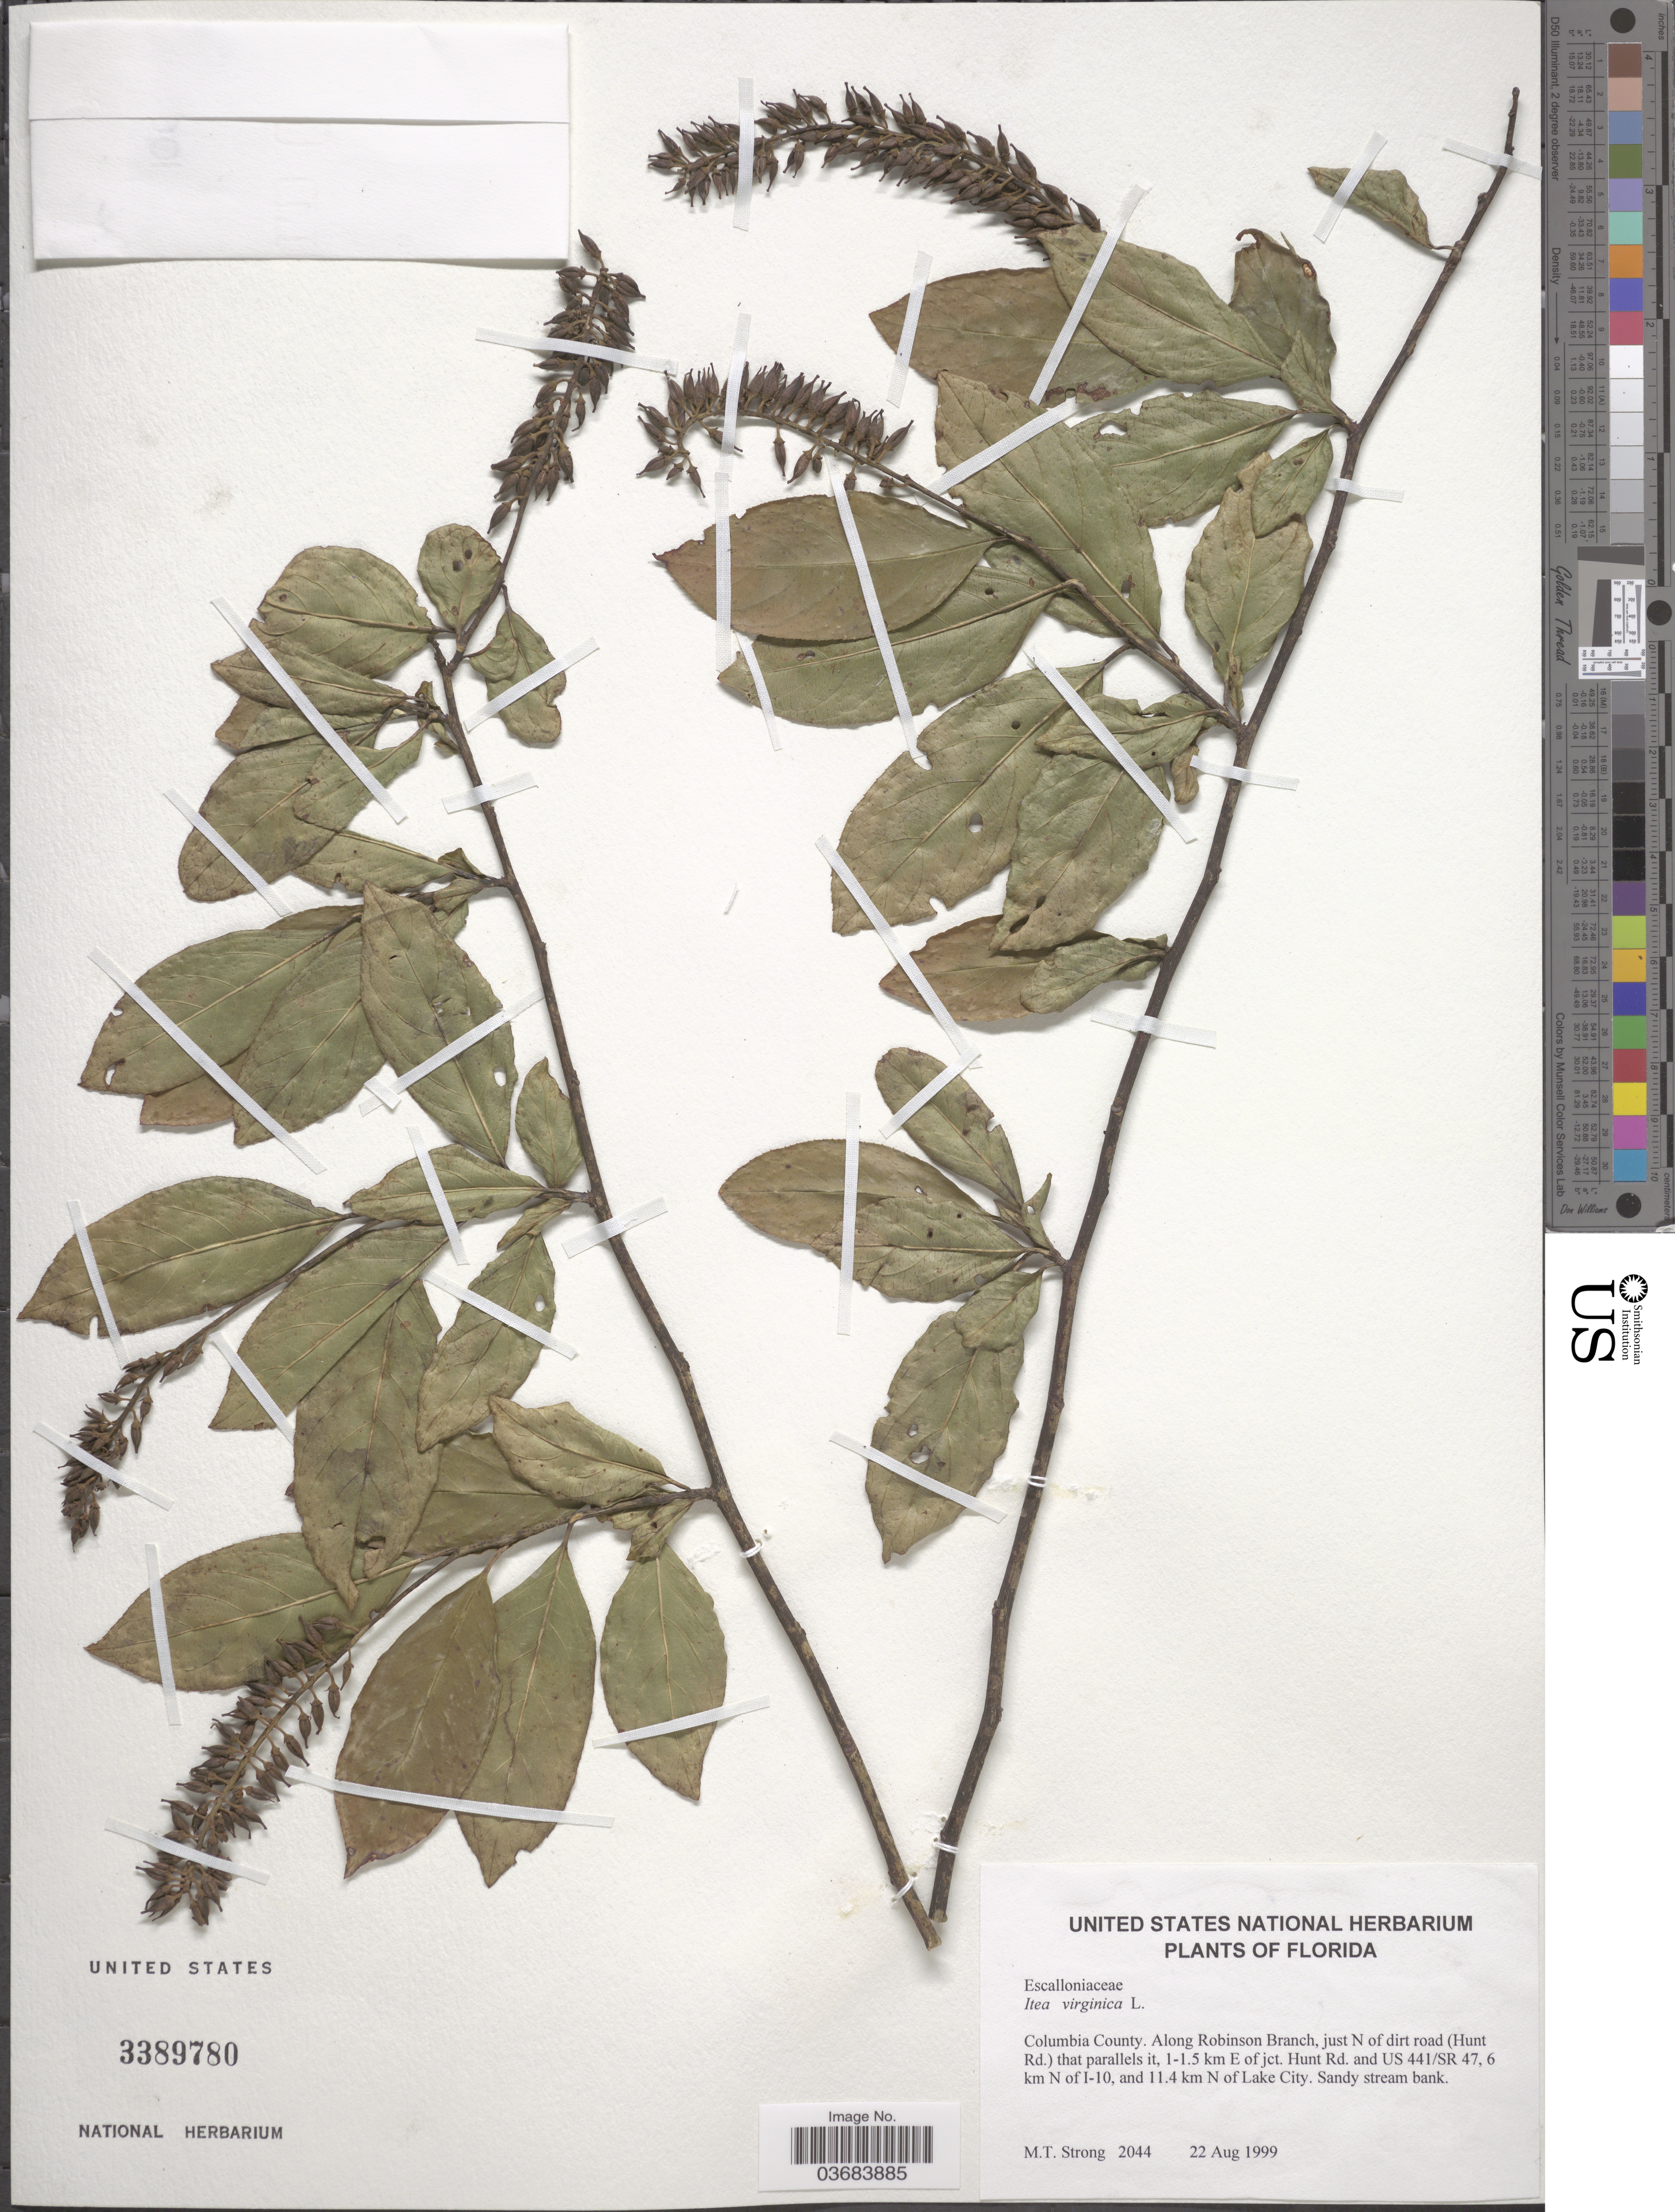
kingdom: Plantae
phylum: Tracheophyta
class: Magnoliopsida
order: Saxifragales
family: Iteaceae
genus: Itea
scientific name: Itea virginica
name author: L.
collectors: M. T. Strong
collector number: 2044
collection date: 1999-08-22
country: United States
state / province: Florida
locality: Columbia County. along Robinson Branch, just n of dirt road (Hunt Rd.) that parallels it, 1-1.5 km E of jct. Hunt Rd. and US 441/SR 47, 6 km N of 1-10, and 11.4 km N of Lake City.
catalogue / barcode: US 3389780